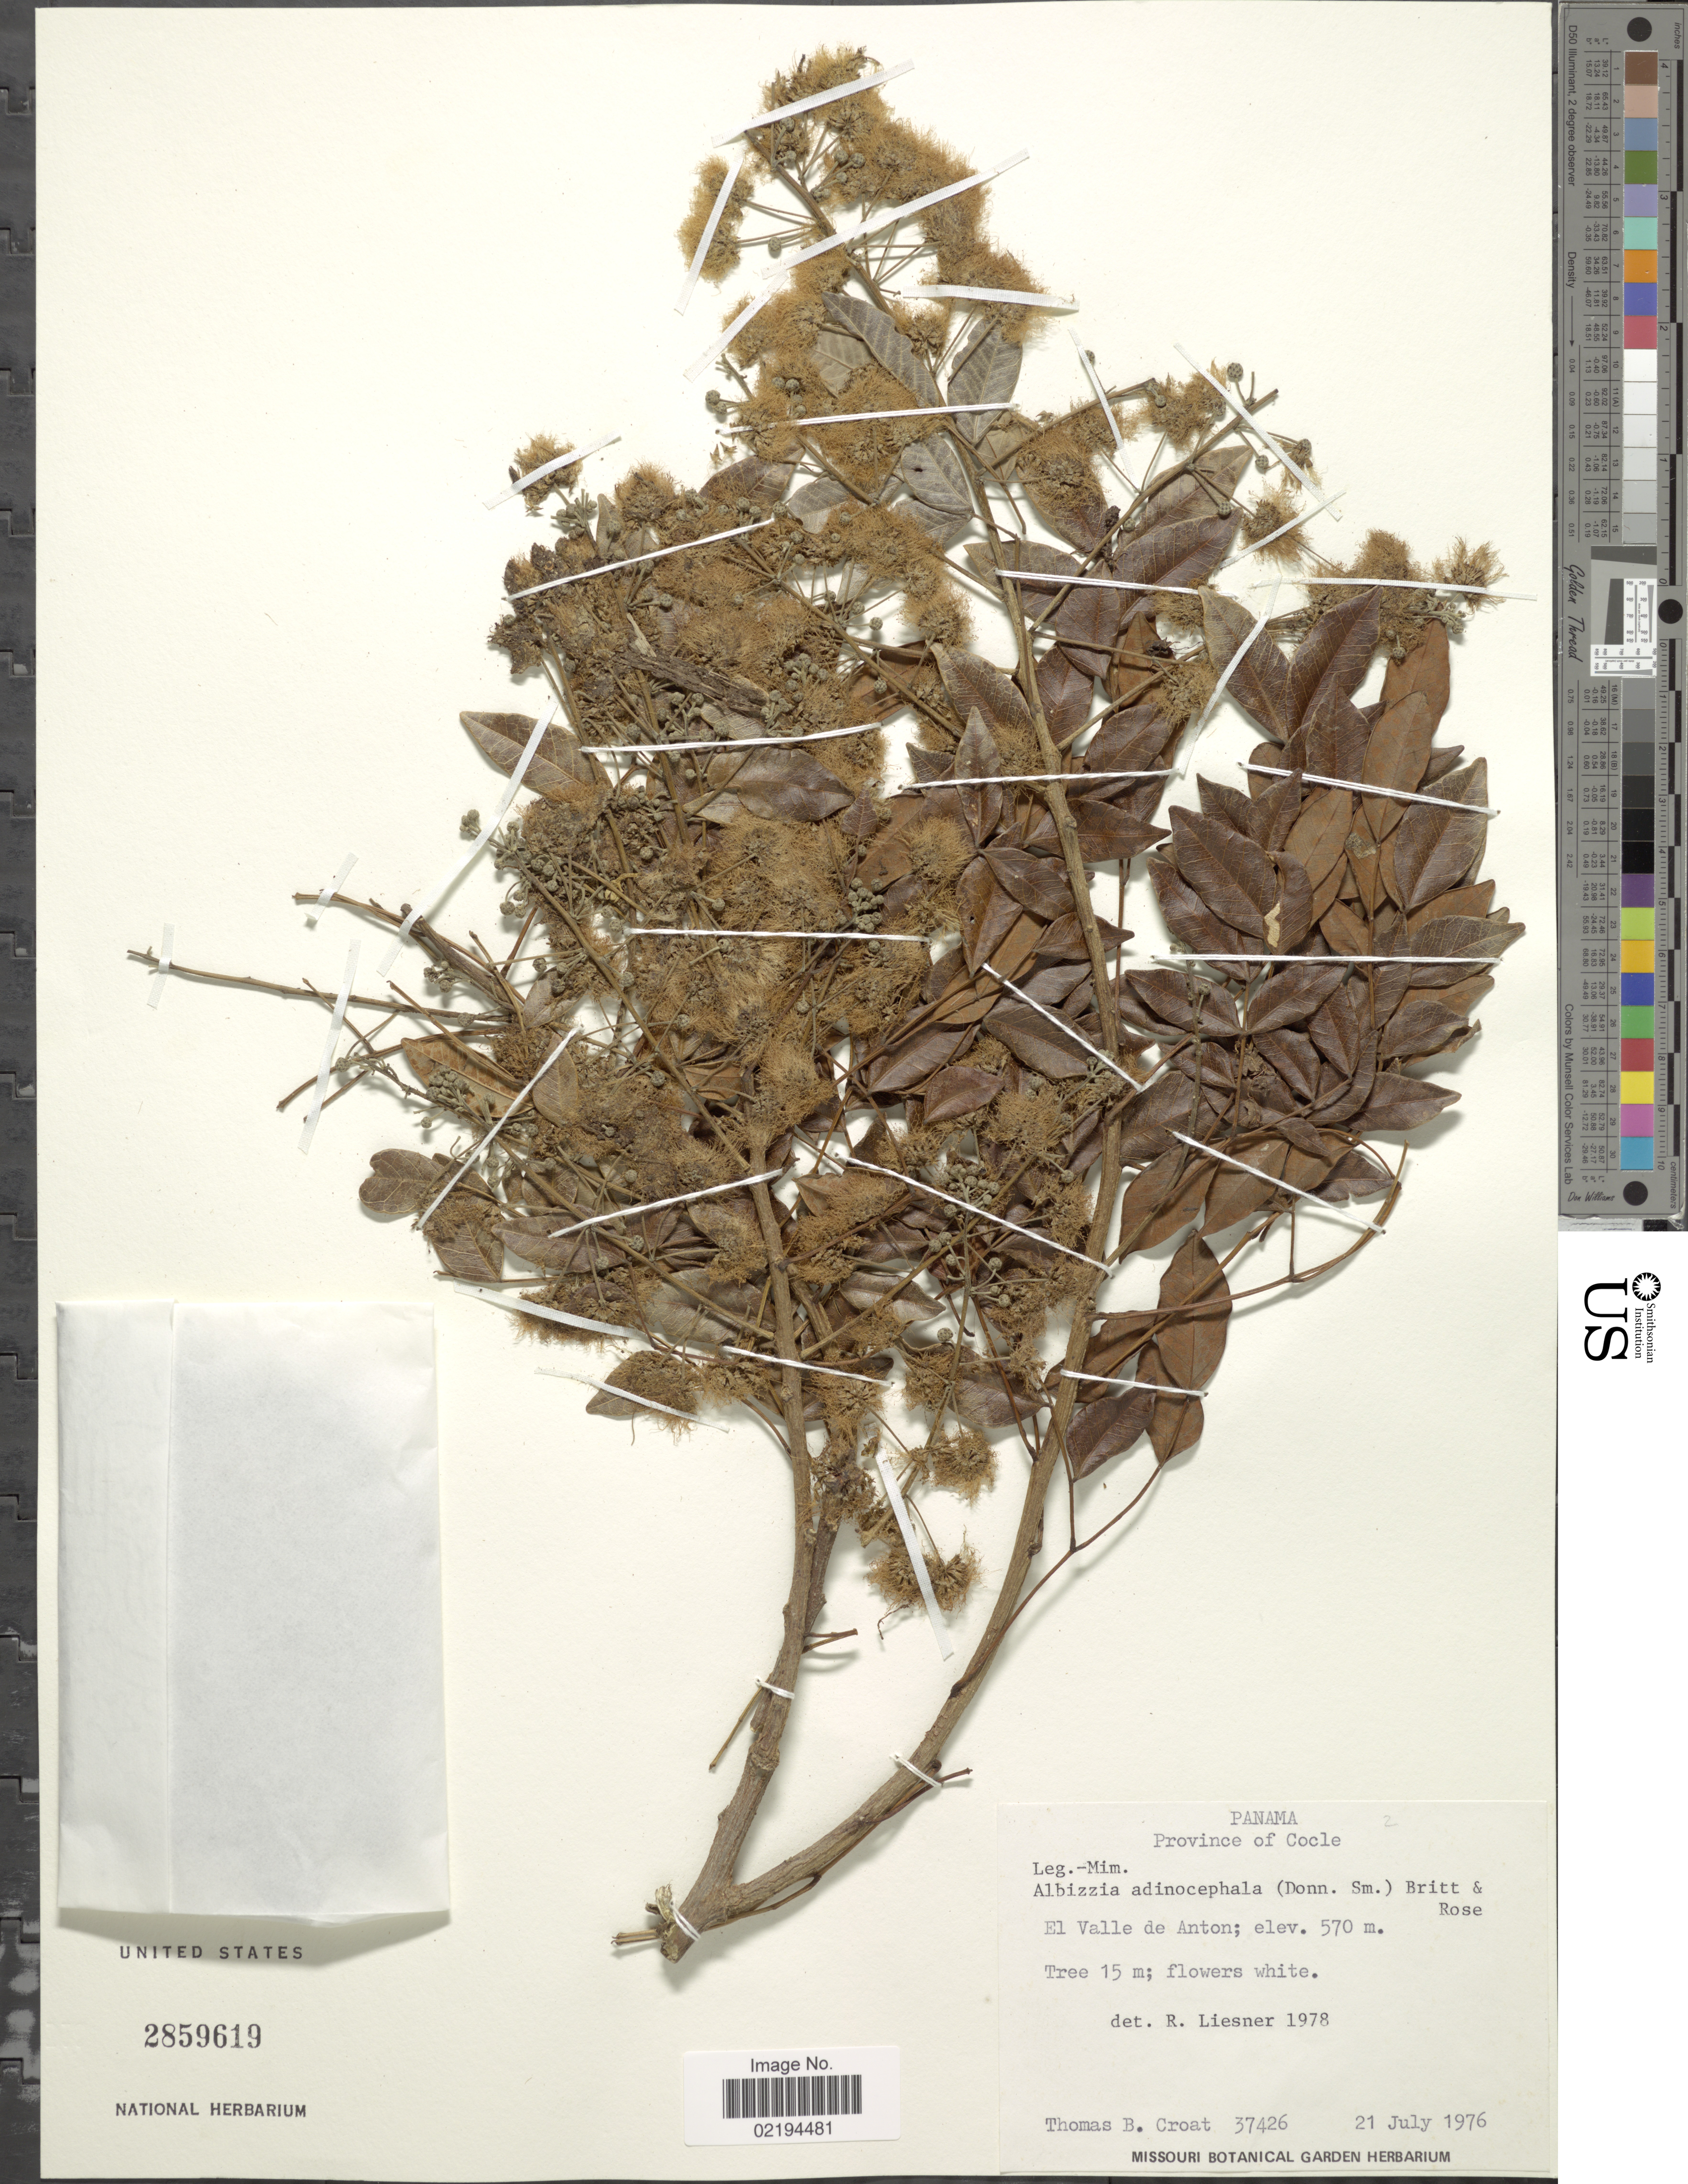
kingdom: Plantae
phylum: Tracheophyta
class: Magnoliopsida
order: Fabales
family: Fabaceae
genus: Pseudalbizzia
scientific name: Pseudalbizzia adinocephala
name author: (Donn. Sm.) Koenen & Duno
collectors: T. B. Croat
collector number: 37426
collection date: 1976-07-21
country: Panama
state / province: Coclé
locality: El Valle de Anton.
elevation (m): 570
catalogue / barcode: US 2859619